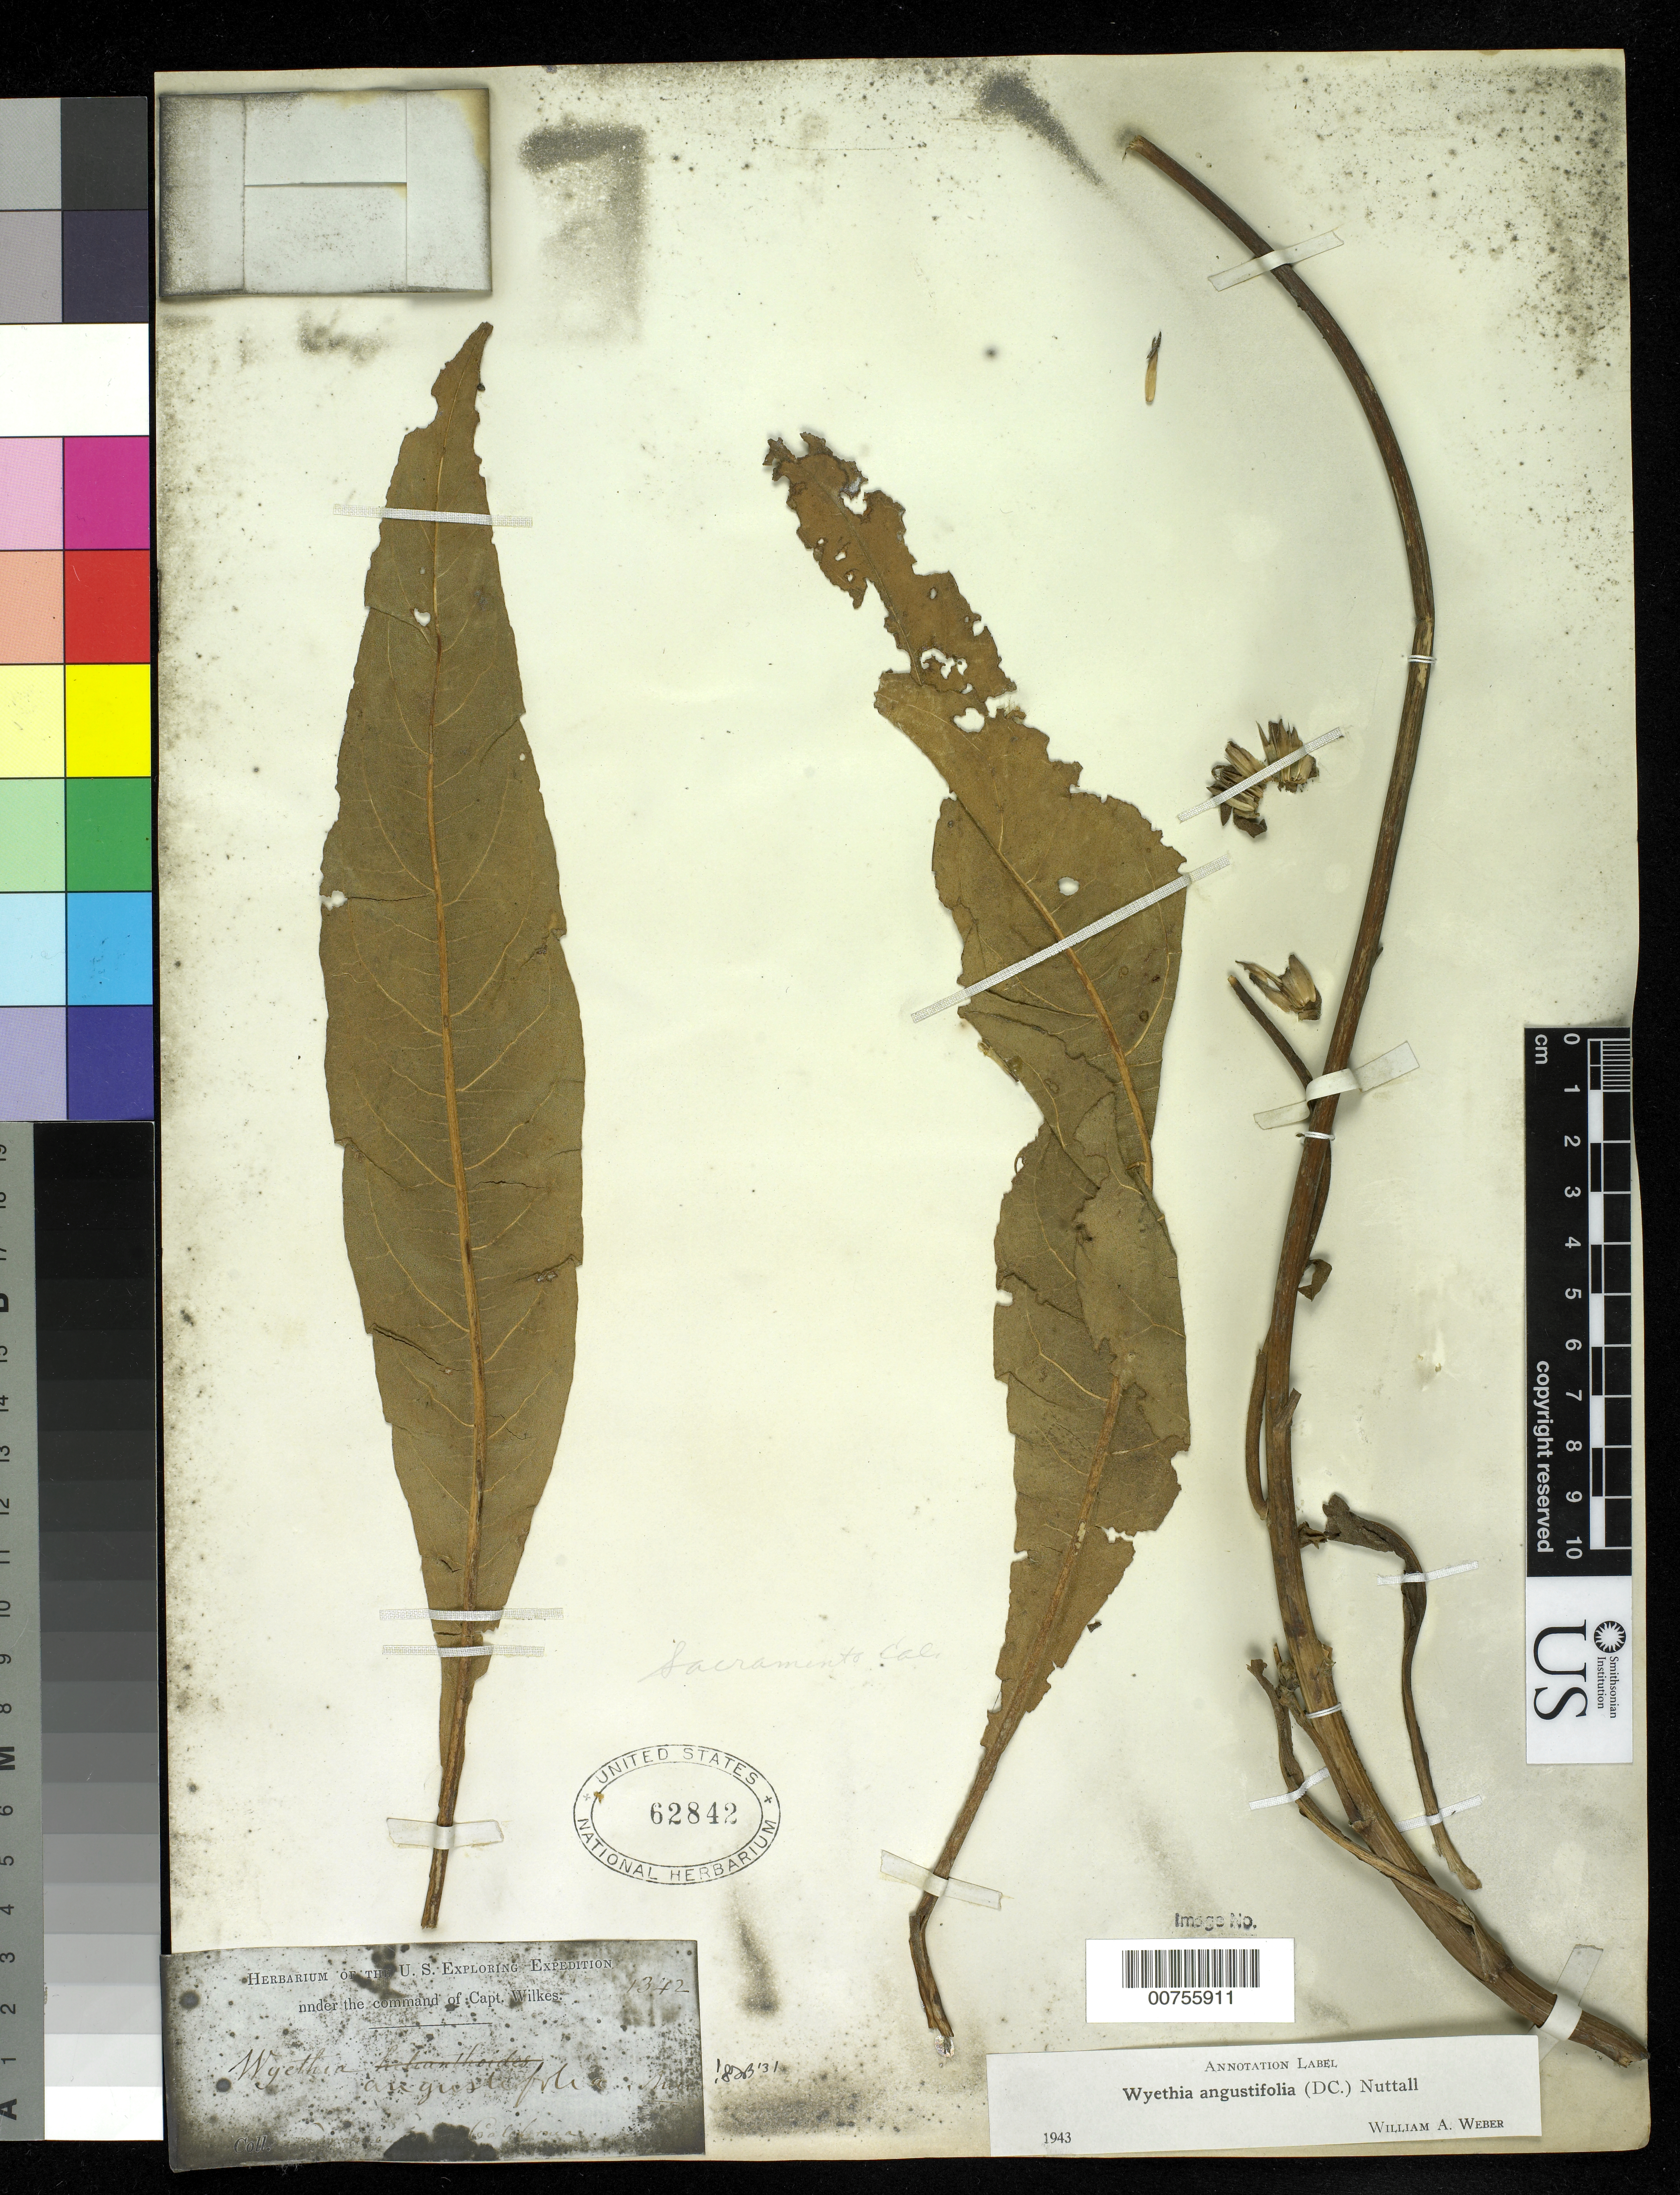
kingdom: Plantae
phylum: Tracheophyta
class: Magnoliopsida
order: Asterales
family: Asteraceae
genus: Wyethia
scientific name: Wyethia angustifolia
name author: (DC.) Nutt.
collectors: Wilkes Explor. Exped.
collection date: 1838/1842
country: United States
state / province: California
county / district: Sacramento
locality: Sacramento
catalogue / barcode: US 62842